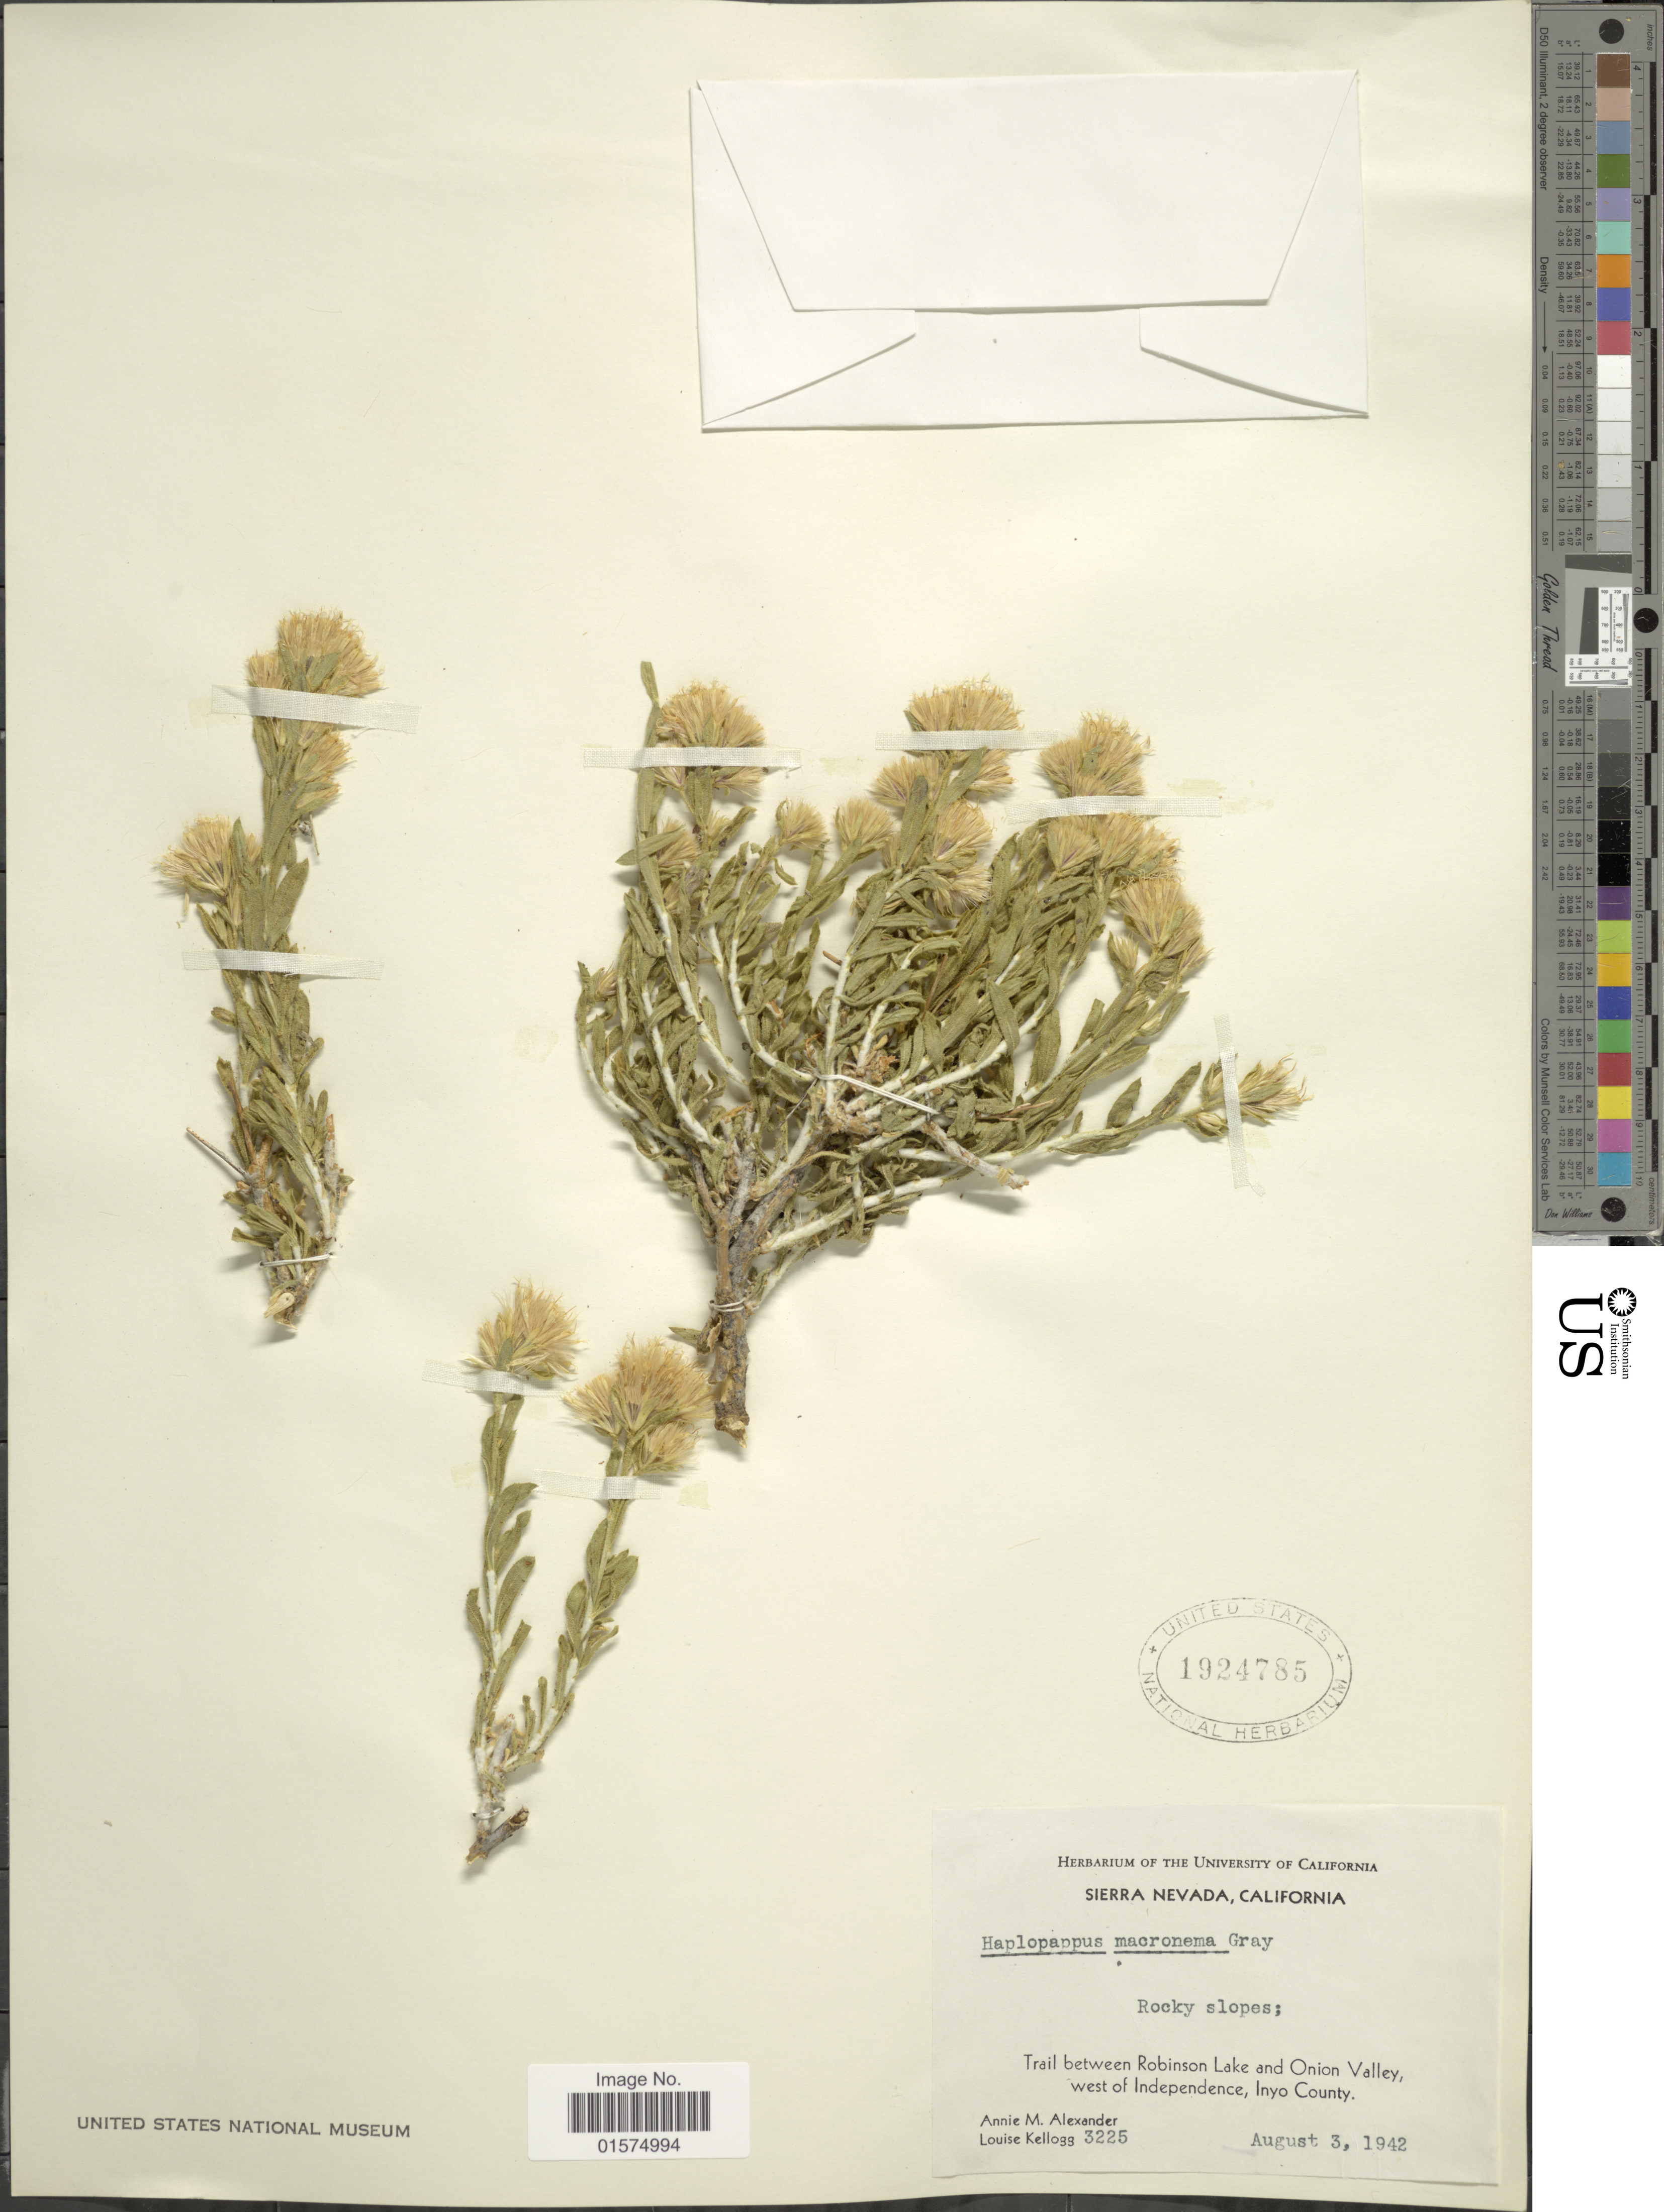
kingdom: Plantae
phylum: Tracheophyta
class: Magnoliopsida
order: Asterales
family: Asteraceae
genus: Ericameria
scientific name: Ericameria discoidea var. discoidea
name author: (Nutt.) G.L. Nesom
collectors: A. M. Alexander & L. Kellogg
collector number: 3225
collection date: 1942-08-03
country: United States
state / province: California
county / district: Inyo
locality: Sierra Nevada. Trail between Robinson Lake and Onion Valley, west of Independence, Inyo County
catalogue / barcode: US 1924785